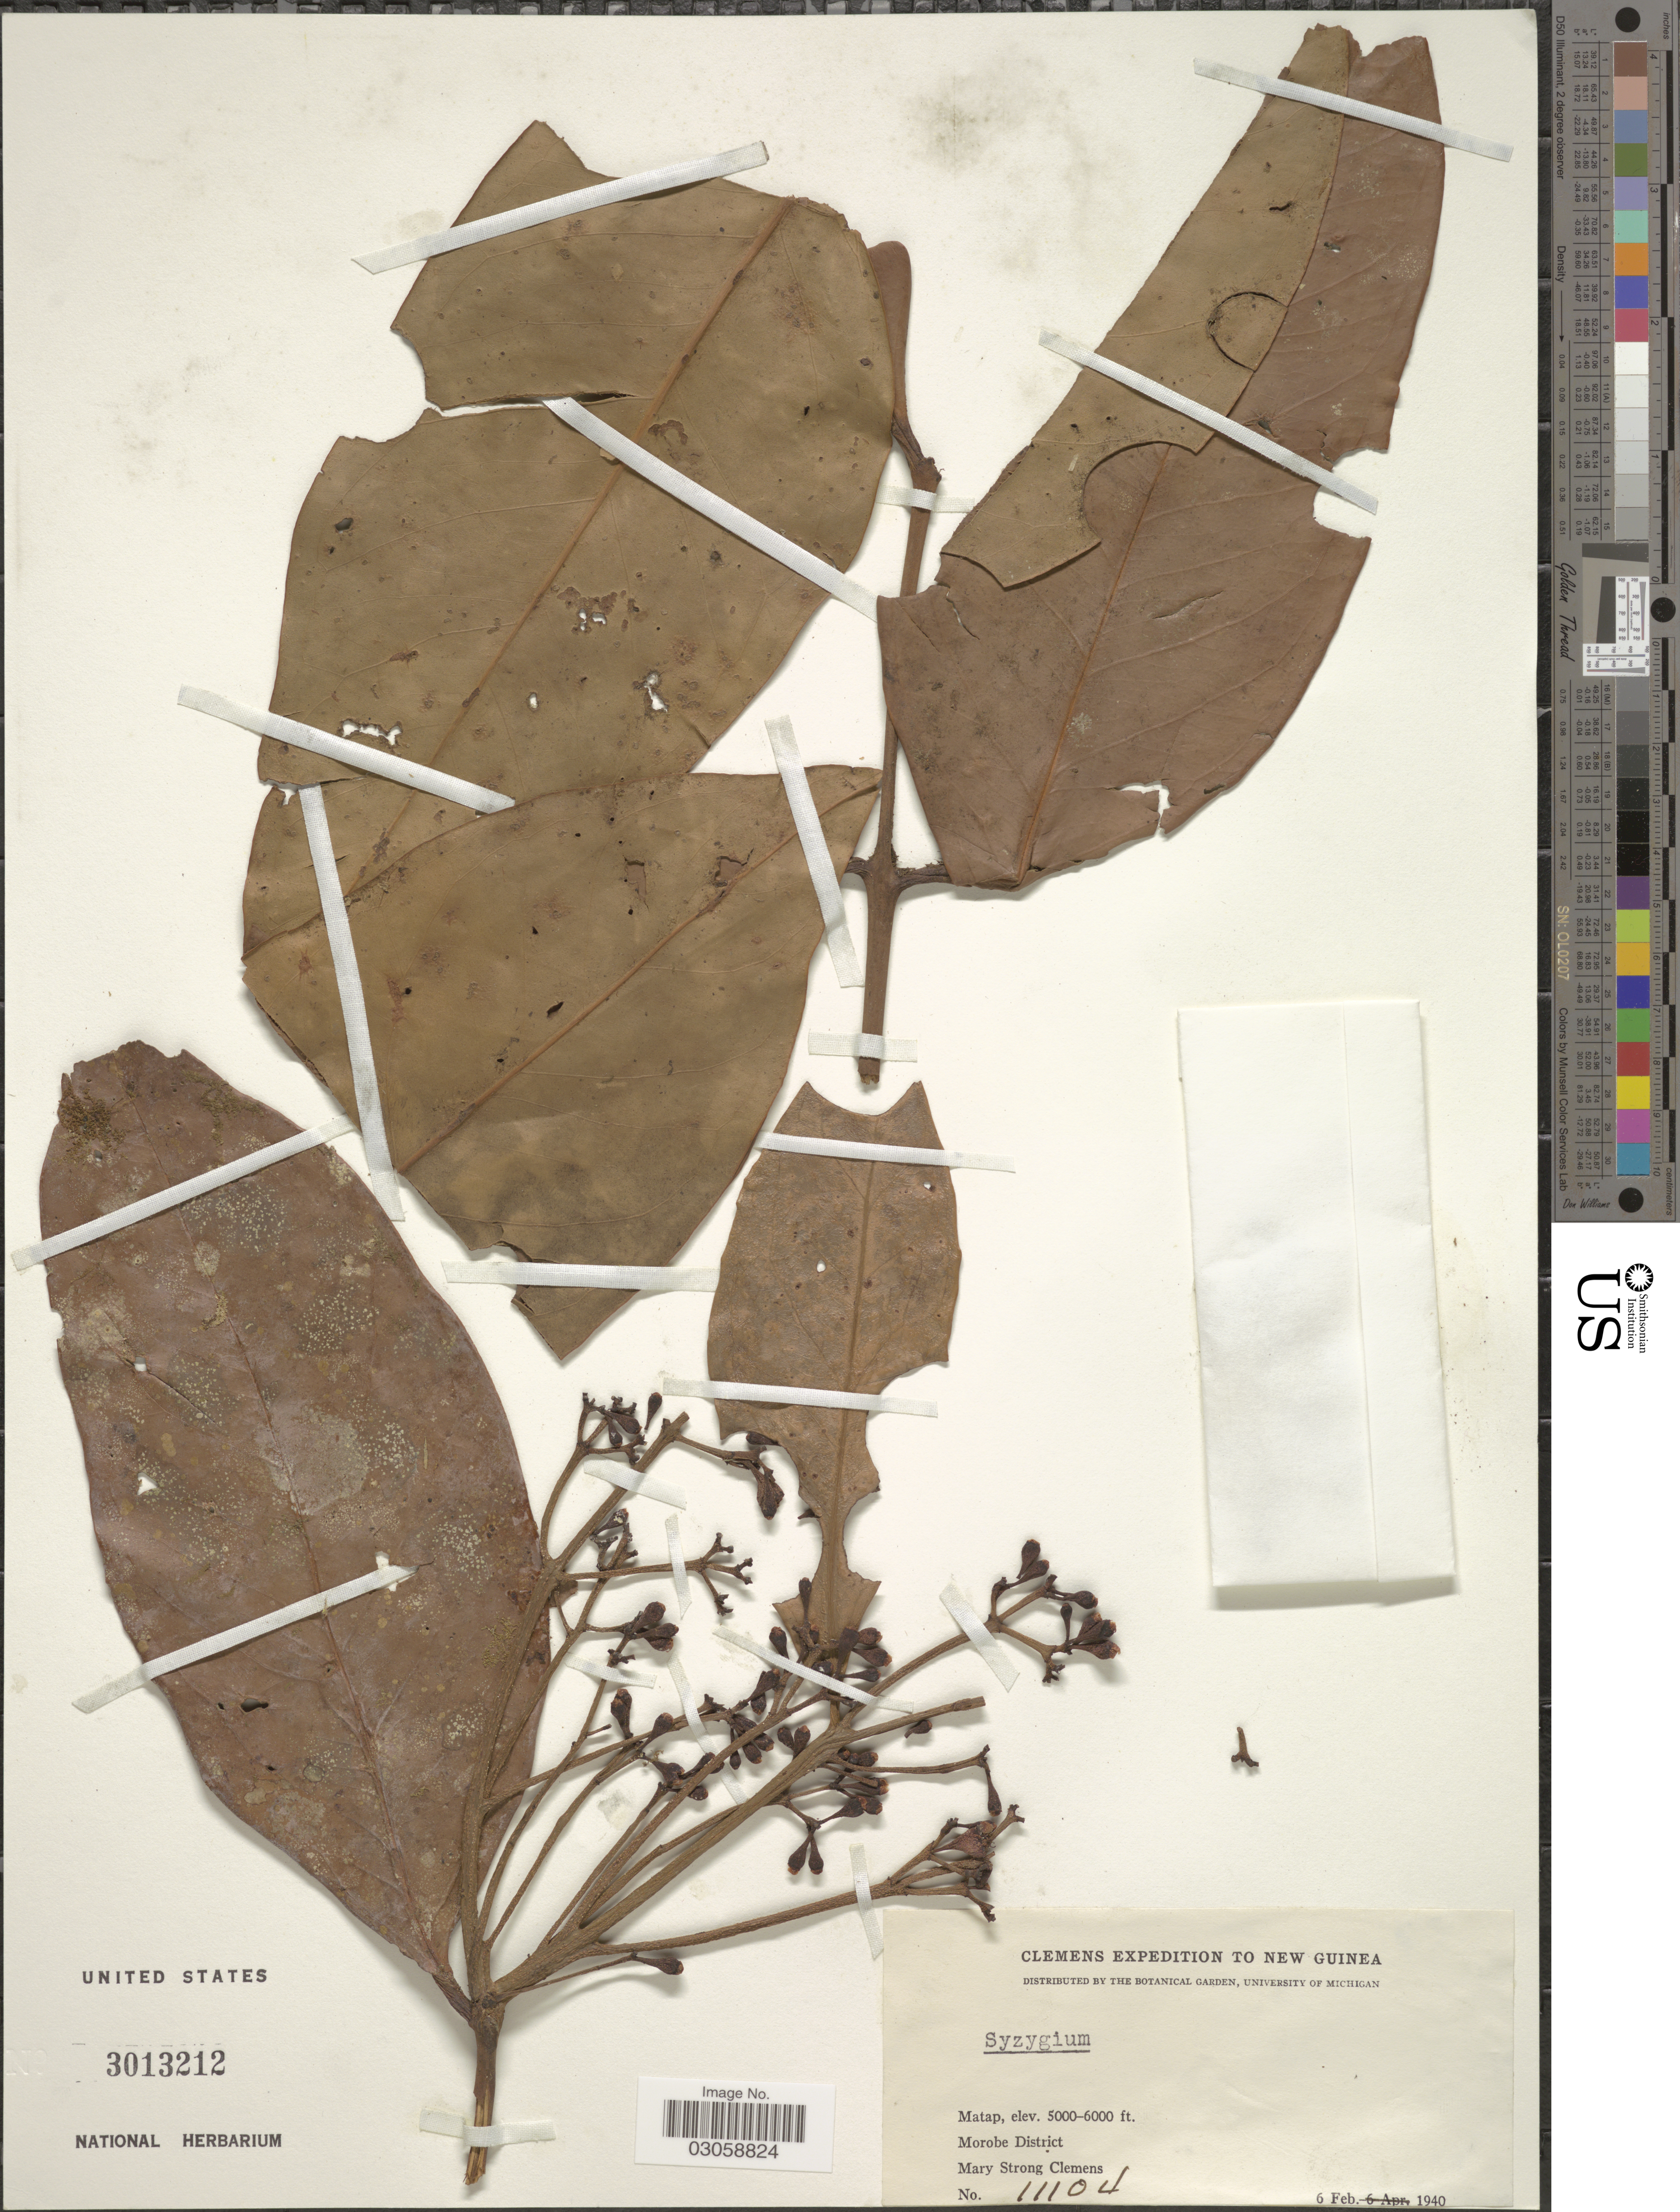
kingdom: Plantae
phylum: Tracheophyta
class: Magnoliopsida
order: Myrtales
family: Myrtaceae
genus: Syzygium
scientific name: Syzygium sp.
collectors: M. S. Clemens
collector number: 11104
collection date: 1940-02-06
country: Papua New Guinea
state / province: Morobe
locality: New Guinea, Matap, Morobe District.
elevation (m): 1524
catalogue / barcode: US 3013212